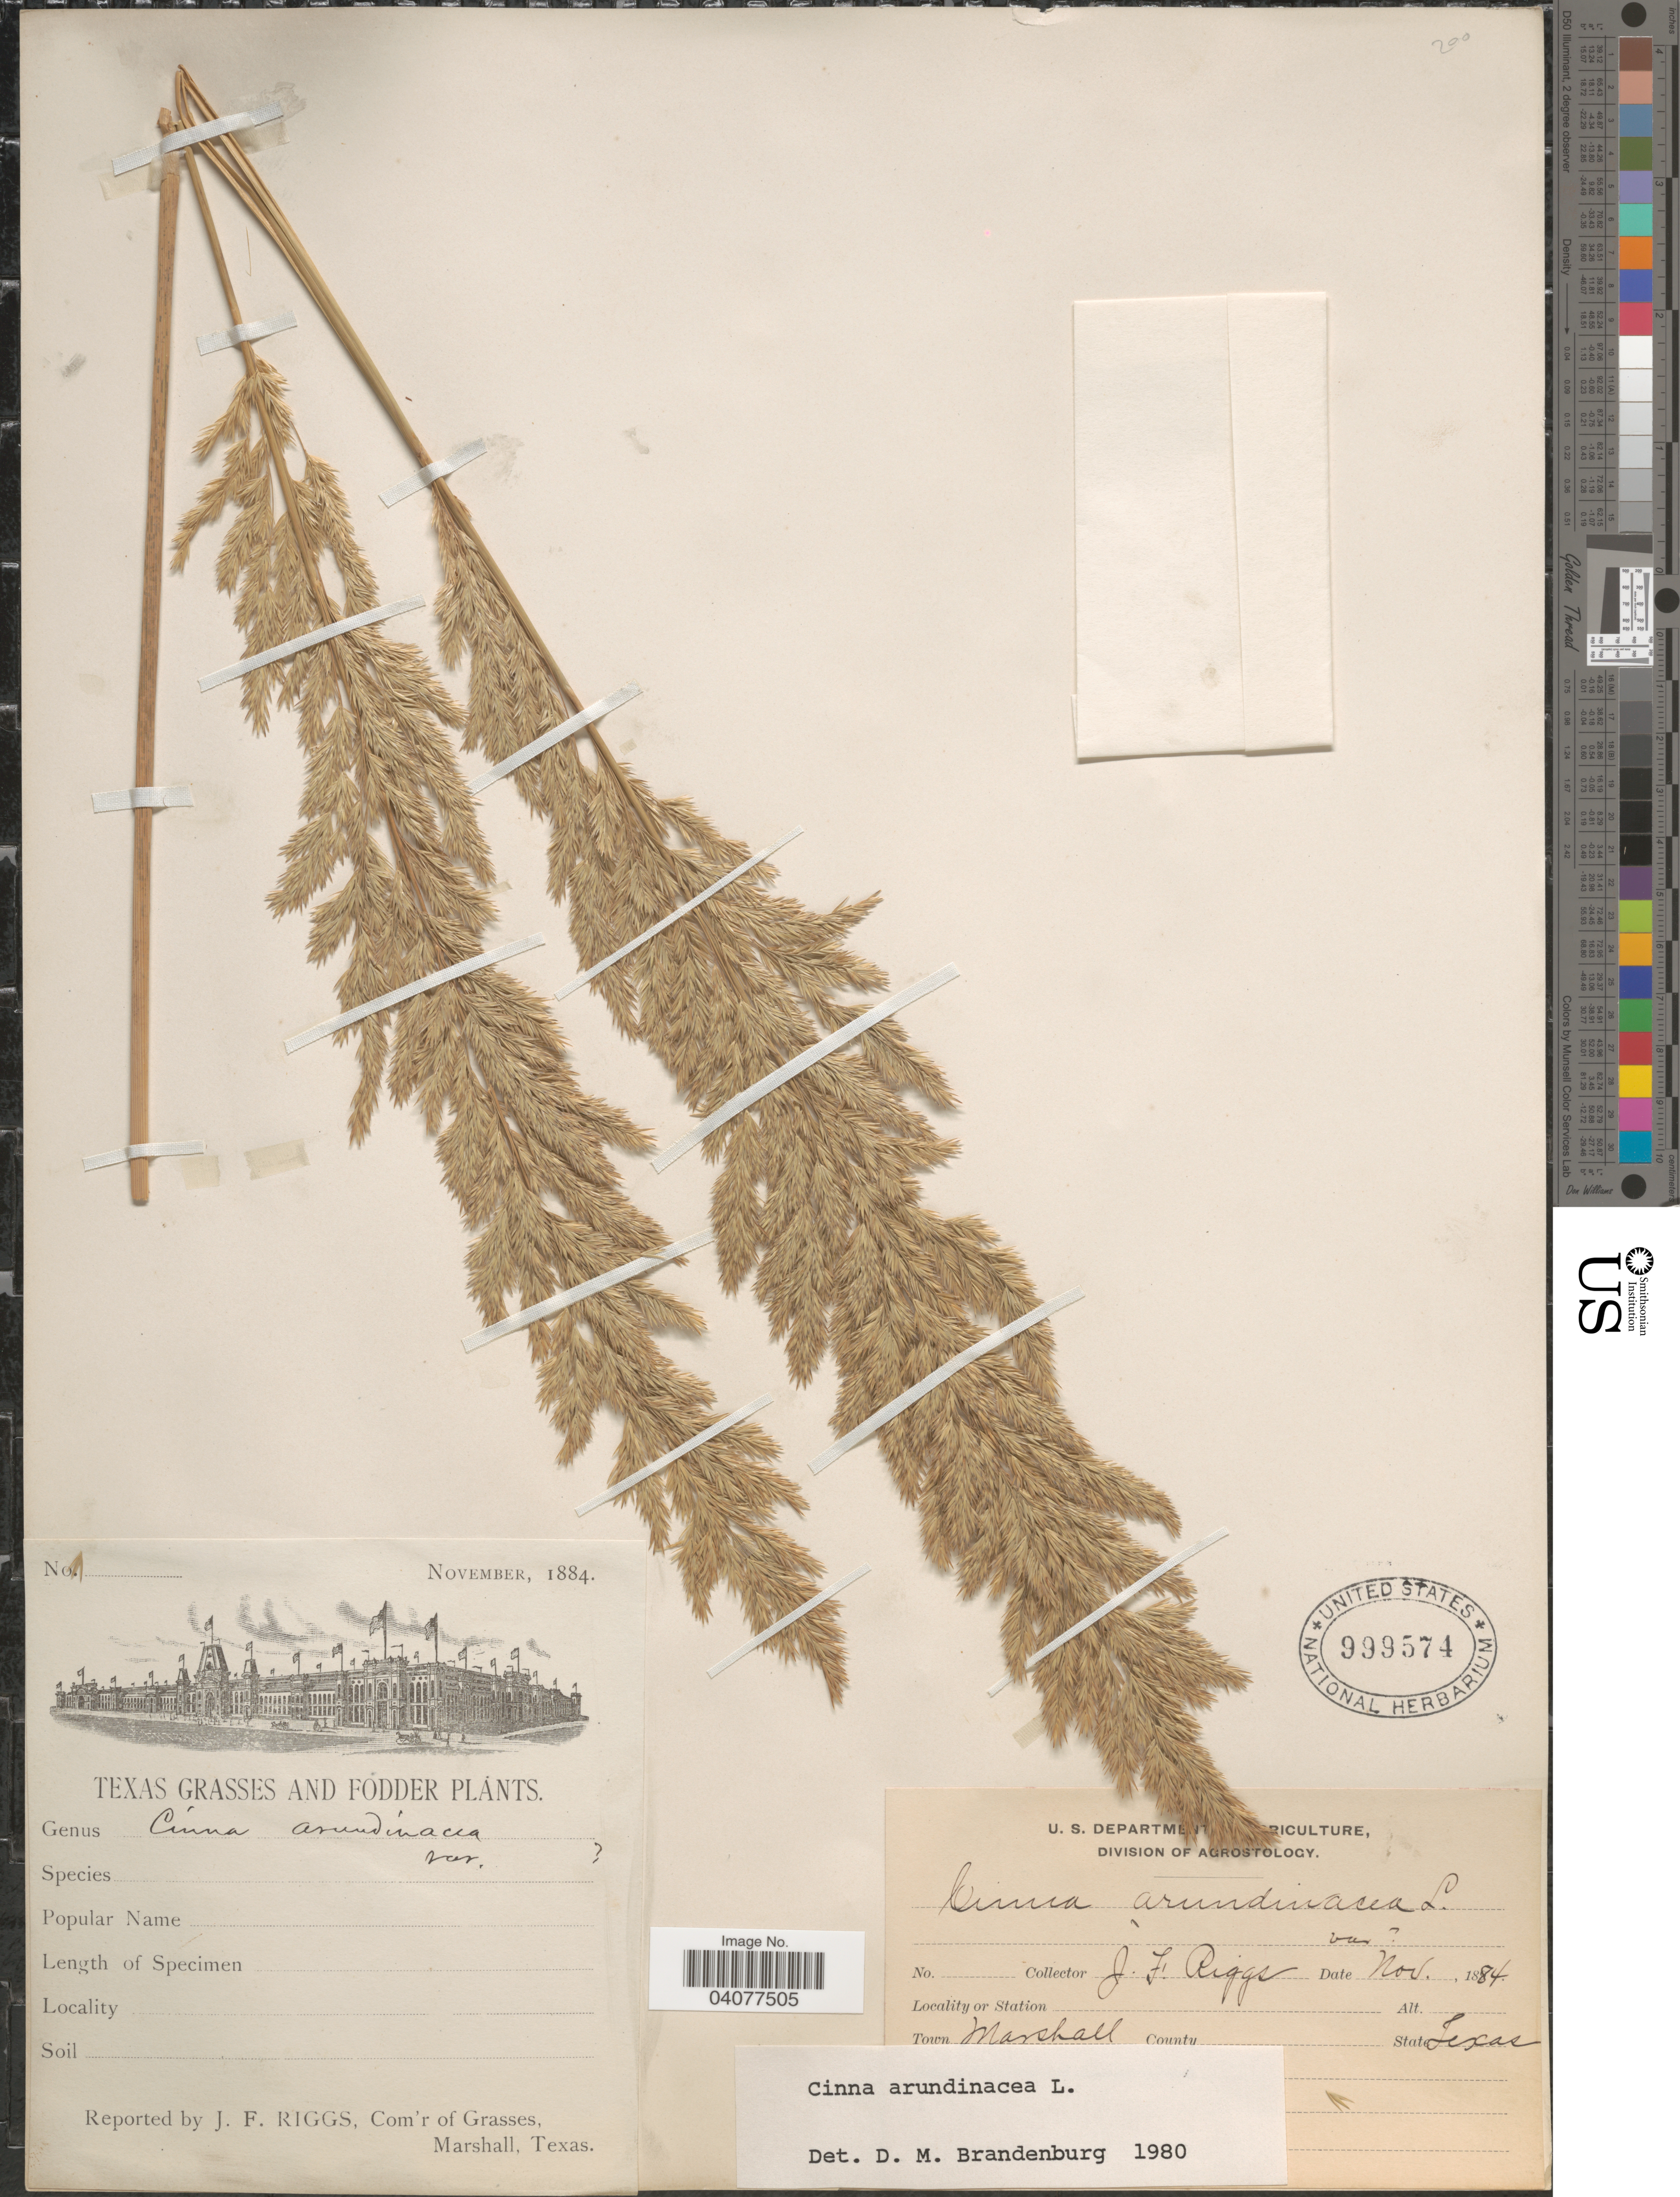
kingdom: Plantae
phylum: Tracheophyta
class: Liliopsida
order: Poales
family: Poaceae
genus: Cinna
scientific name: Cinna arundinacea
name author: L.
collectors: J. Riggs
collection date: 1884-11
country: United States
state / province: Texas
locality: Town Marshall.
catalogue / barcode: US 999574